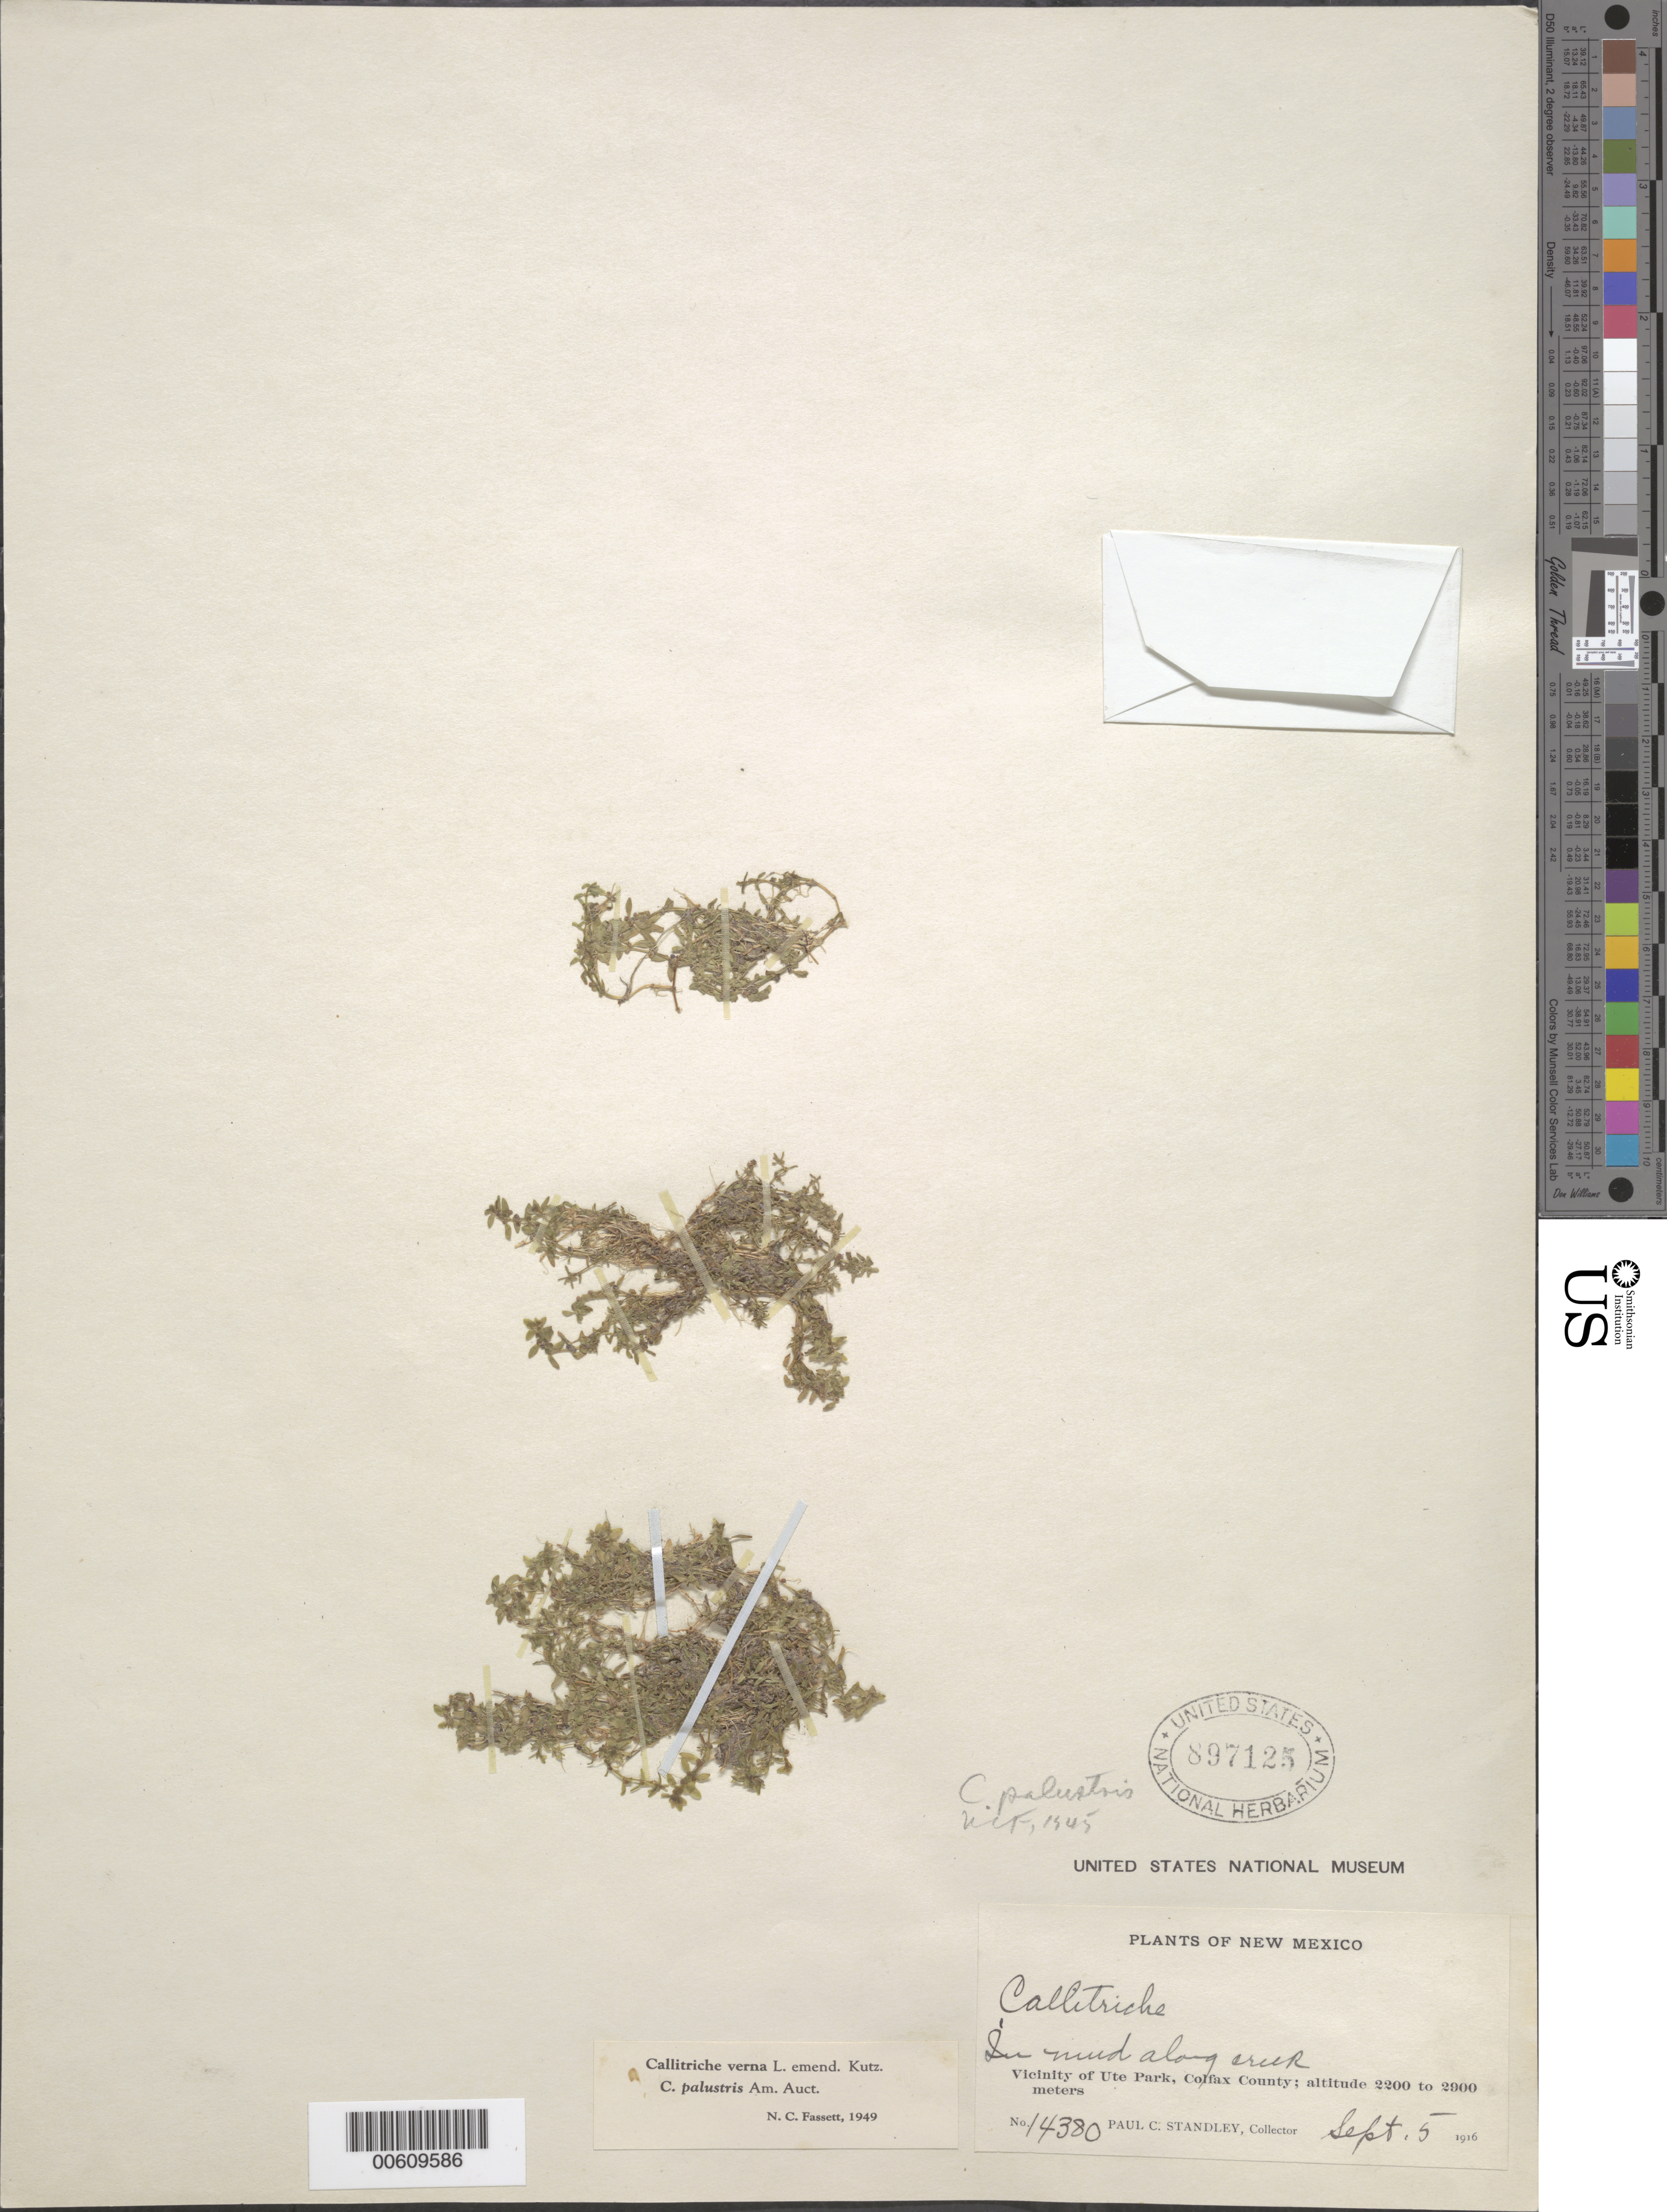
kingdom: Plantae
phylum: Tracheophyta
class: Magnoliopsida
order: Lamiales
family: Plantaginaceae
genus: Callitriche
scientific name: Callitriche verna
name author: L.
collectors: P. C. Standley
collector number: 14380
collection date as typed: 05 Sep 1916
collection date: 1916-09-05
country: United States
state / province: New Mexico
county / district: Colfax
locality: Ute Park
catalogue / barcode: US 897125